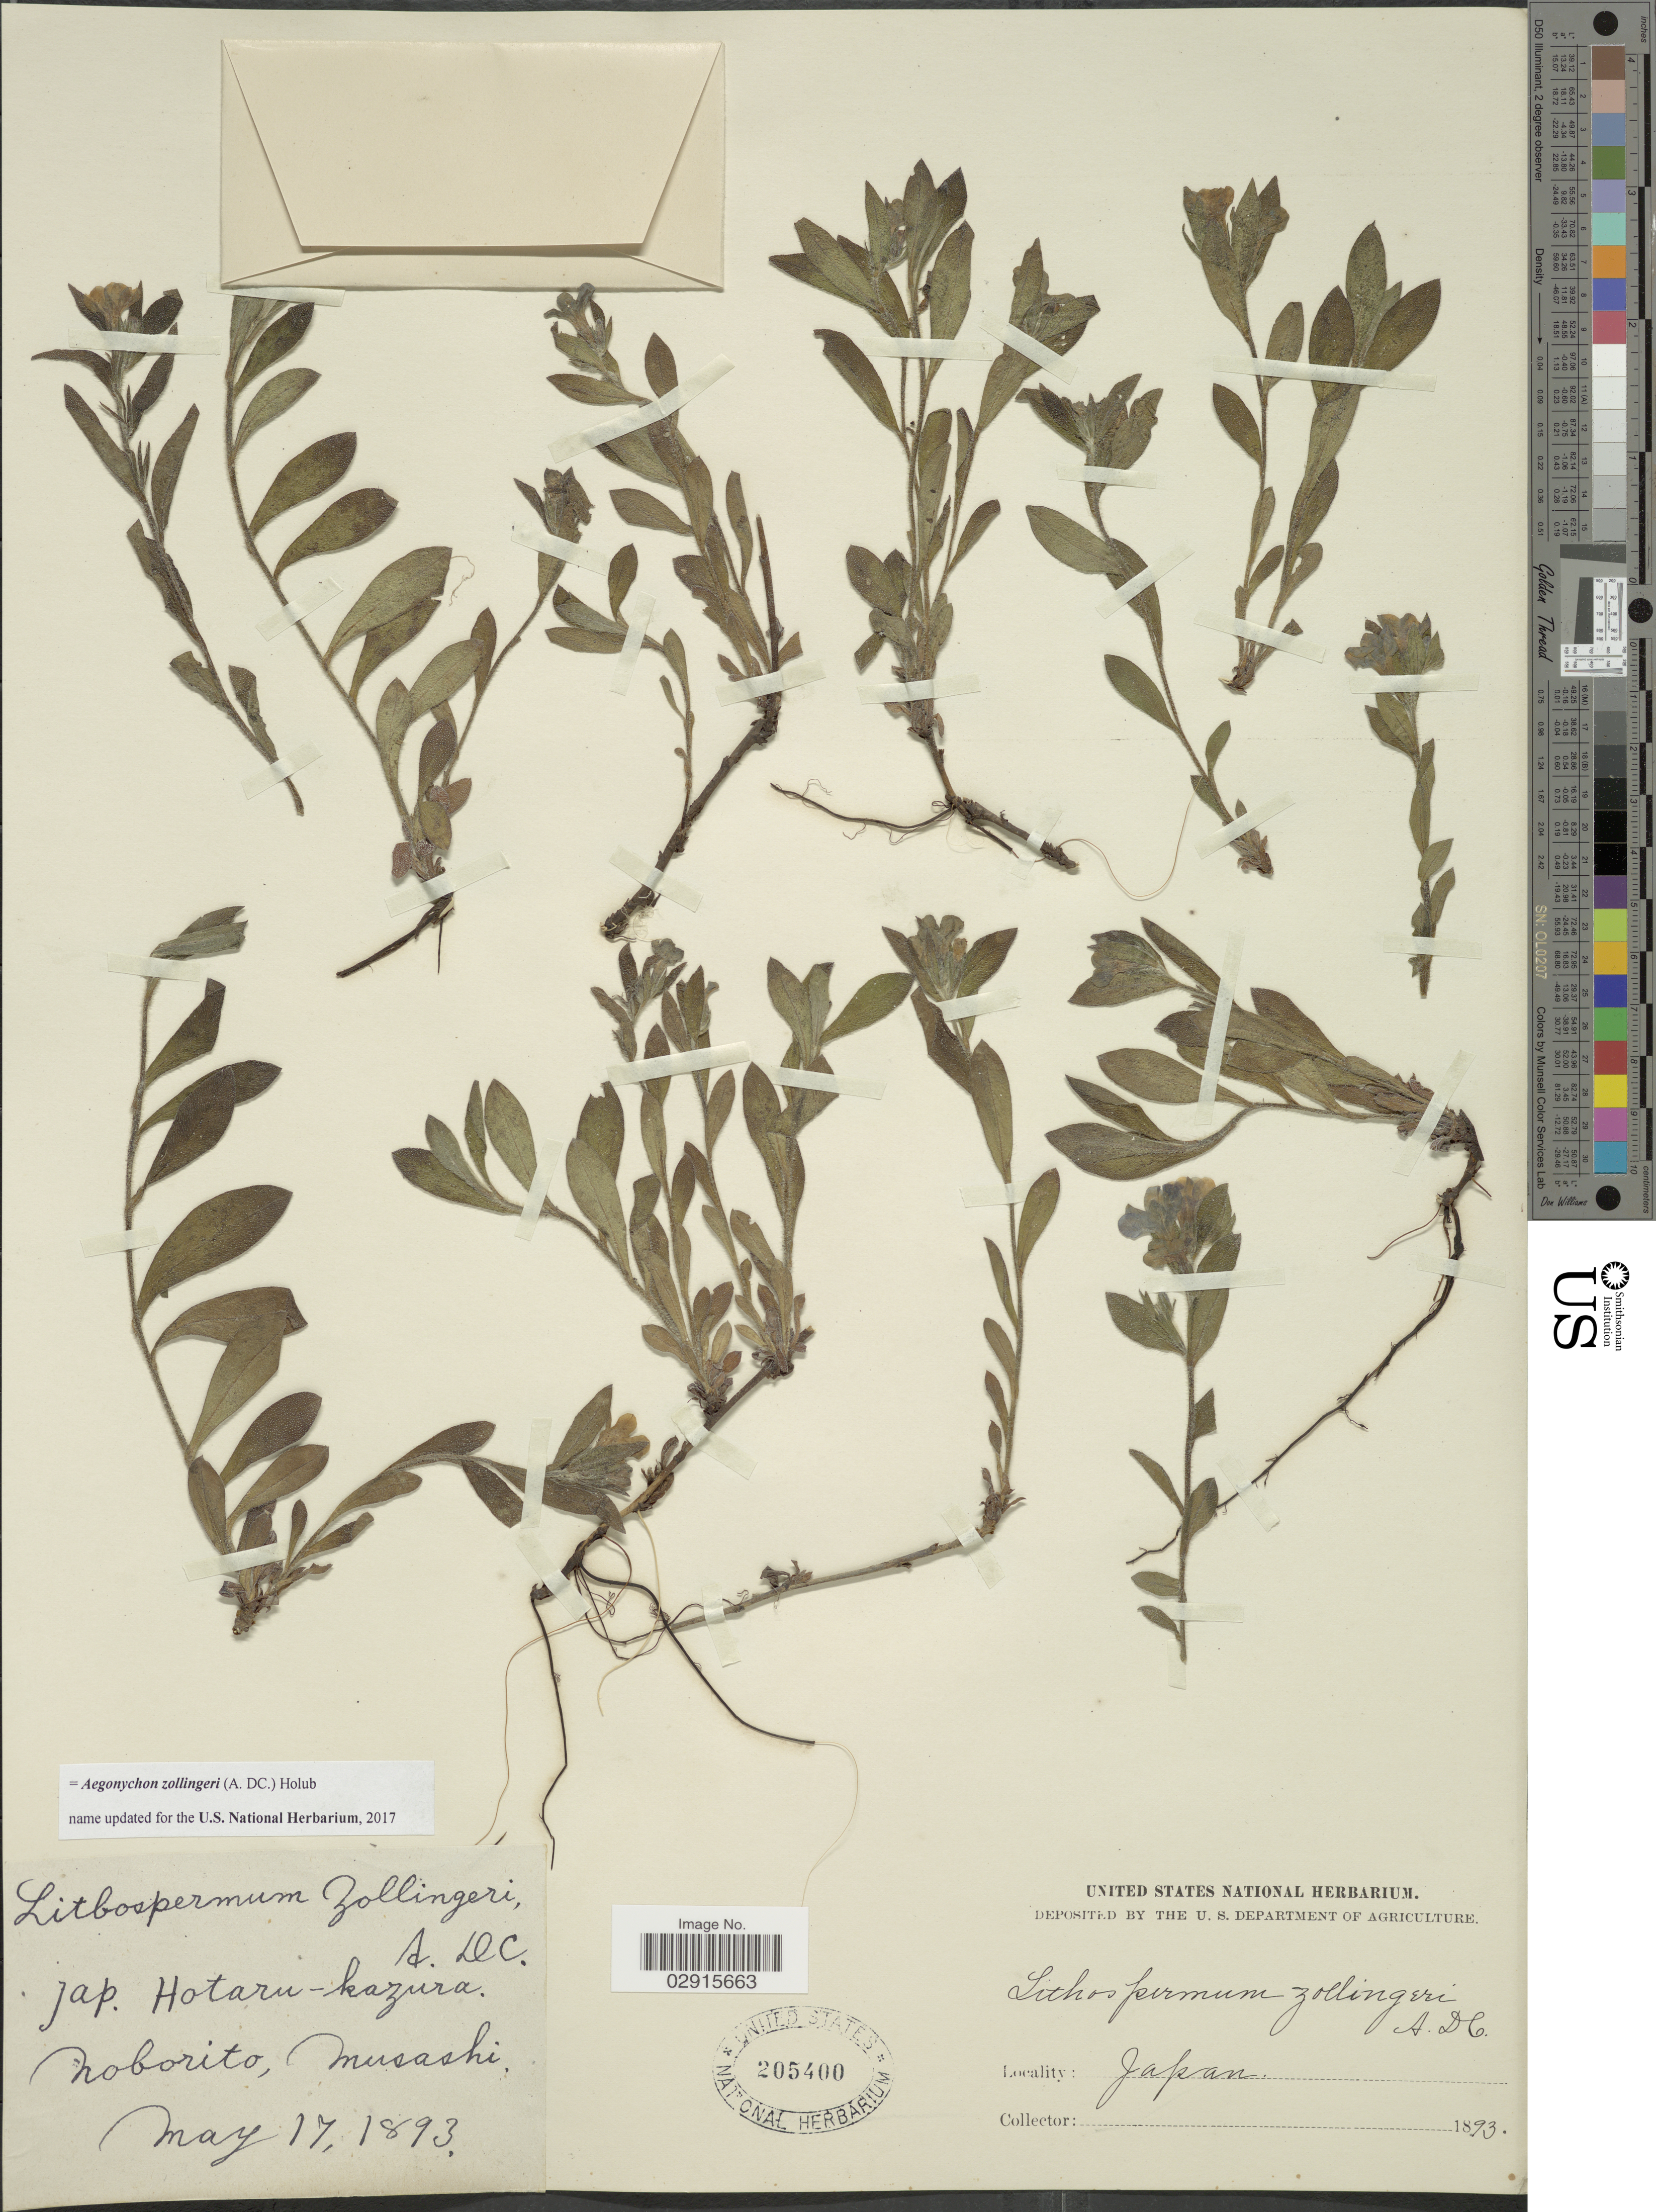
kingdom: Plantae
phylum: Tracheophyta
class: Magnoliopsida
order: Boraginales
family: Boraginaceae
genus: Aegonychon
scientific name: Aegonychon zollingeri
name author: (A. DC.) Holub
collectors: ex herb. United States National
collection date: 1893-05-17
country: Japan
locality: Noborito, Musashi.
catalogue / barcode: US 205400